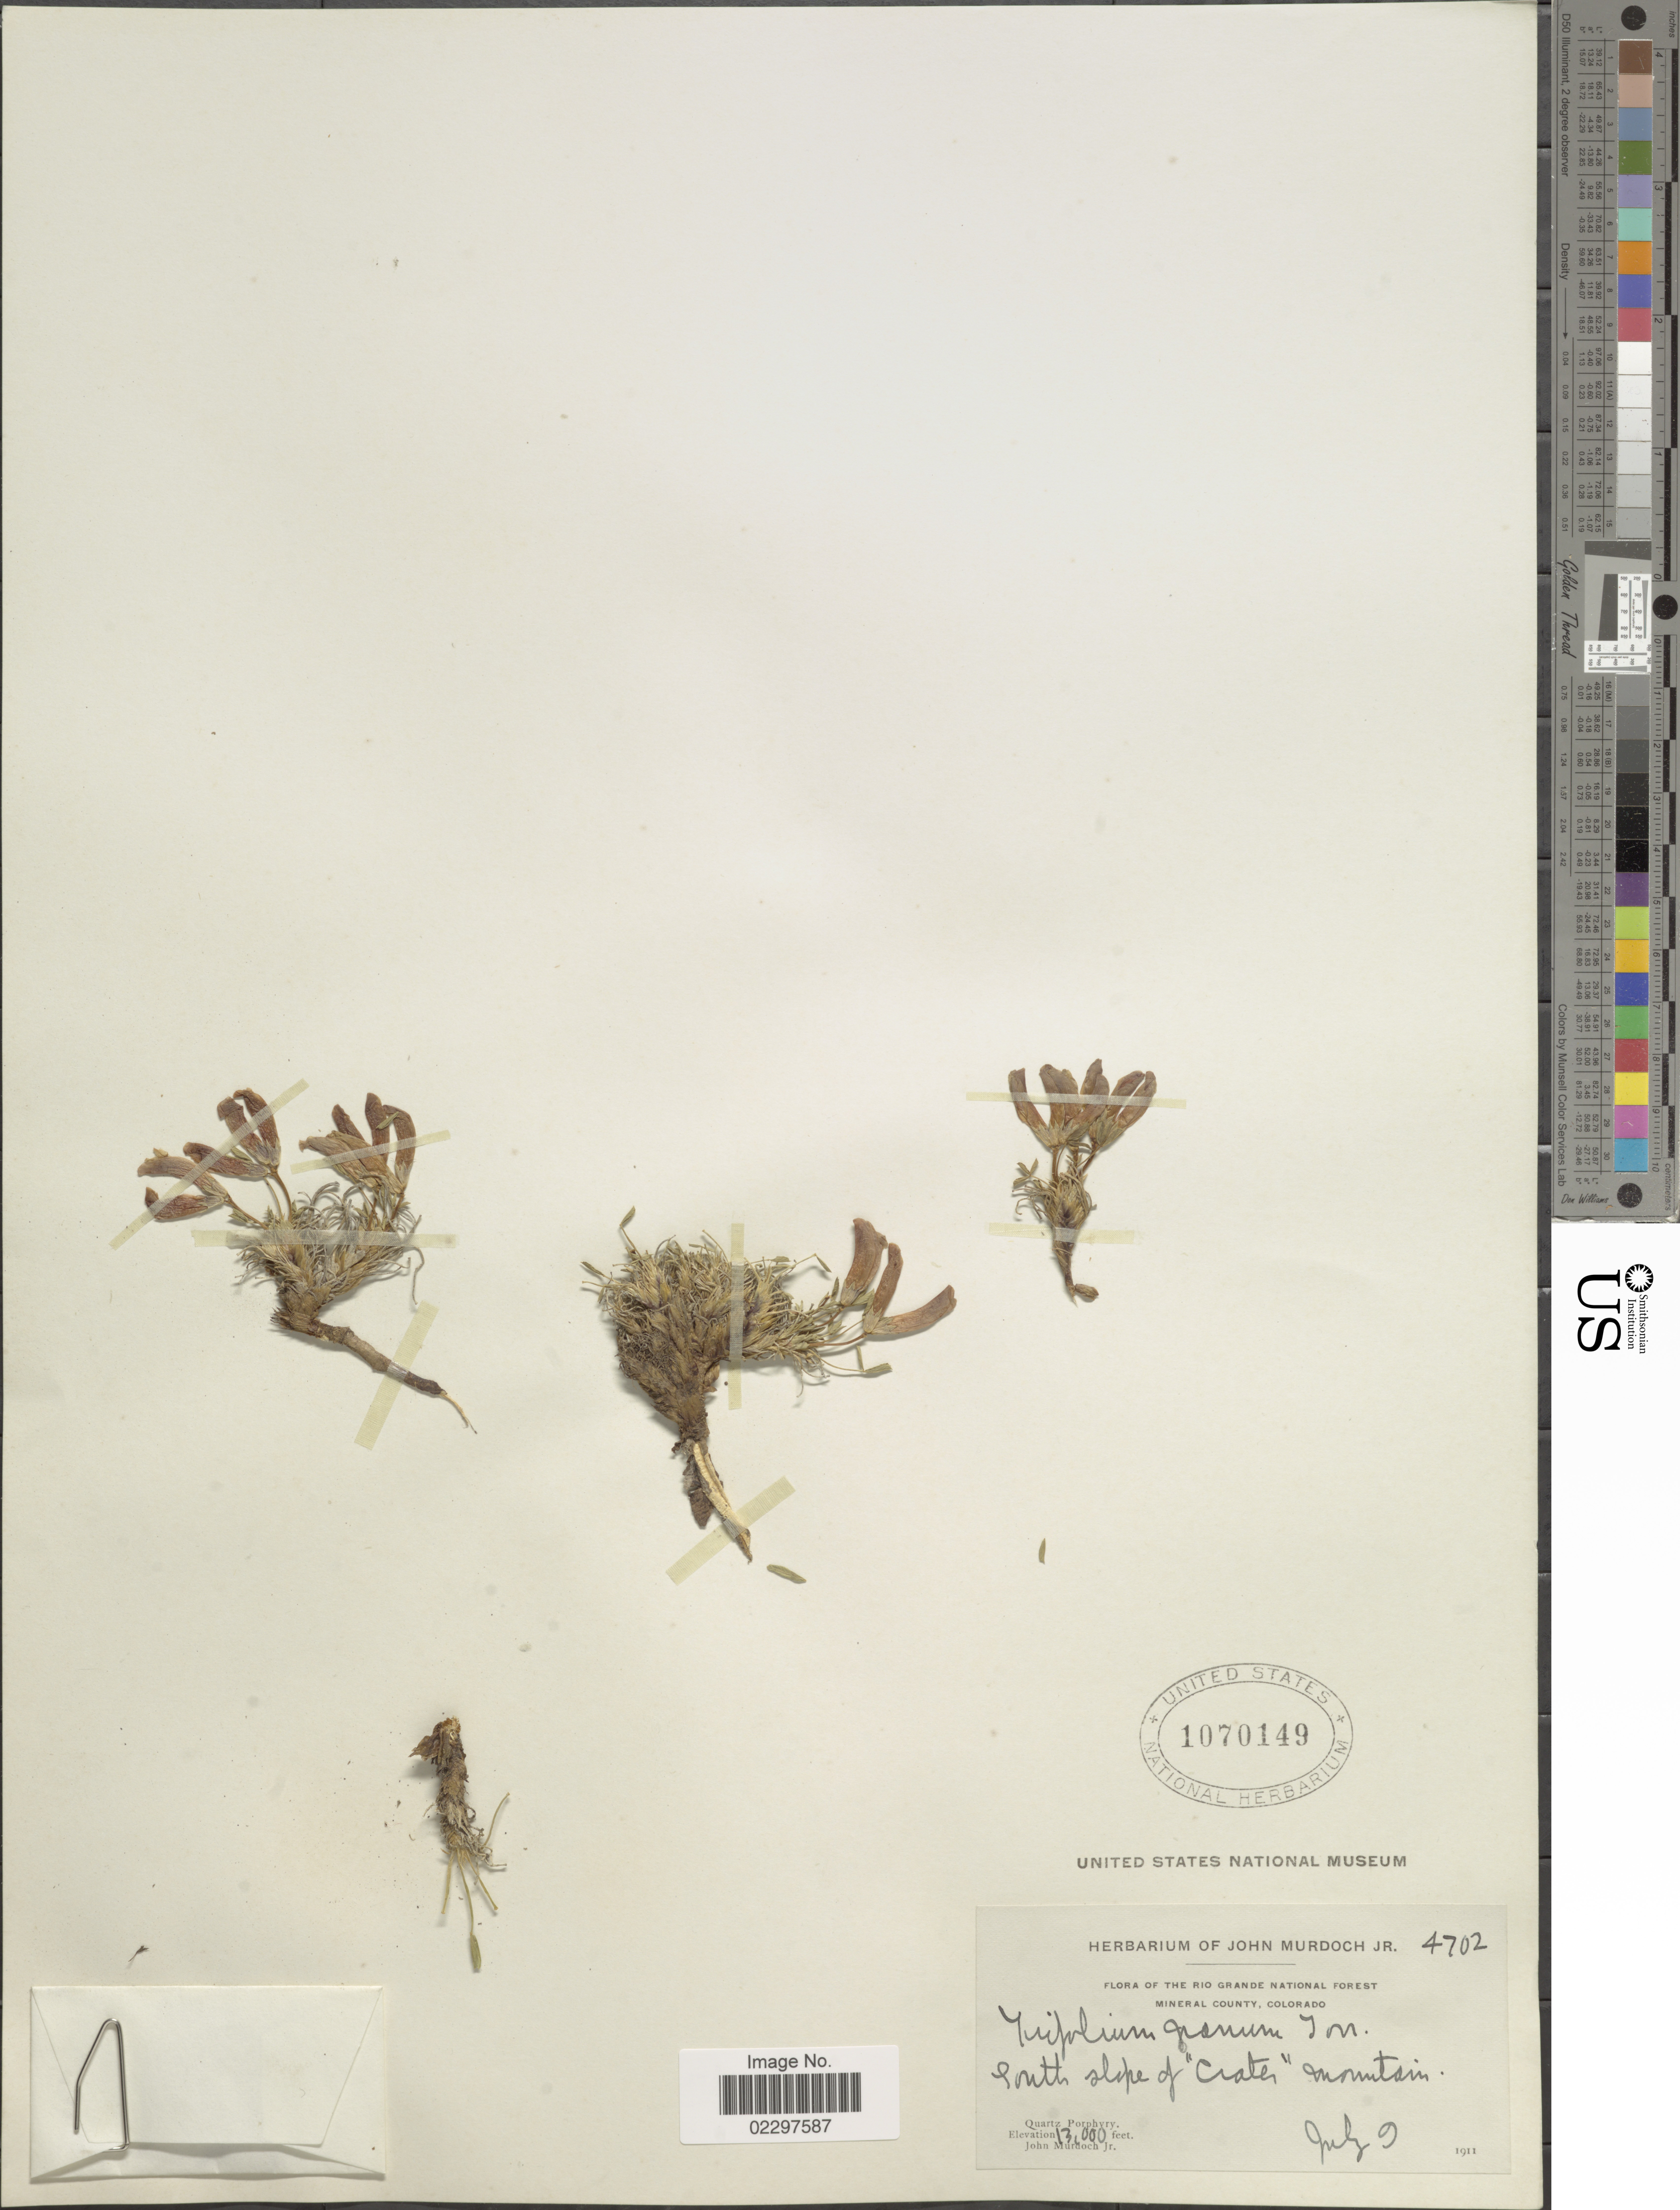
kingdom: Plantae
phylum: Tracheophyta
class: Magnoliopsida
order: Fabales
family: Fabaceae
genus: Trifolium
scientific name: Trifolium nanum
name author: Torr.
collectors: J. Murdoch Jr.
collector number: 4702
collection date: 1911-07-09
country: United States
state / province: Colorado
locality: The Rio Grande National Forest. Mineral County. South slope of "Crater" mountain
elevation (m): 3962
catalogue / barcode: US 1070149